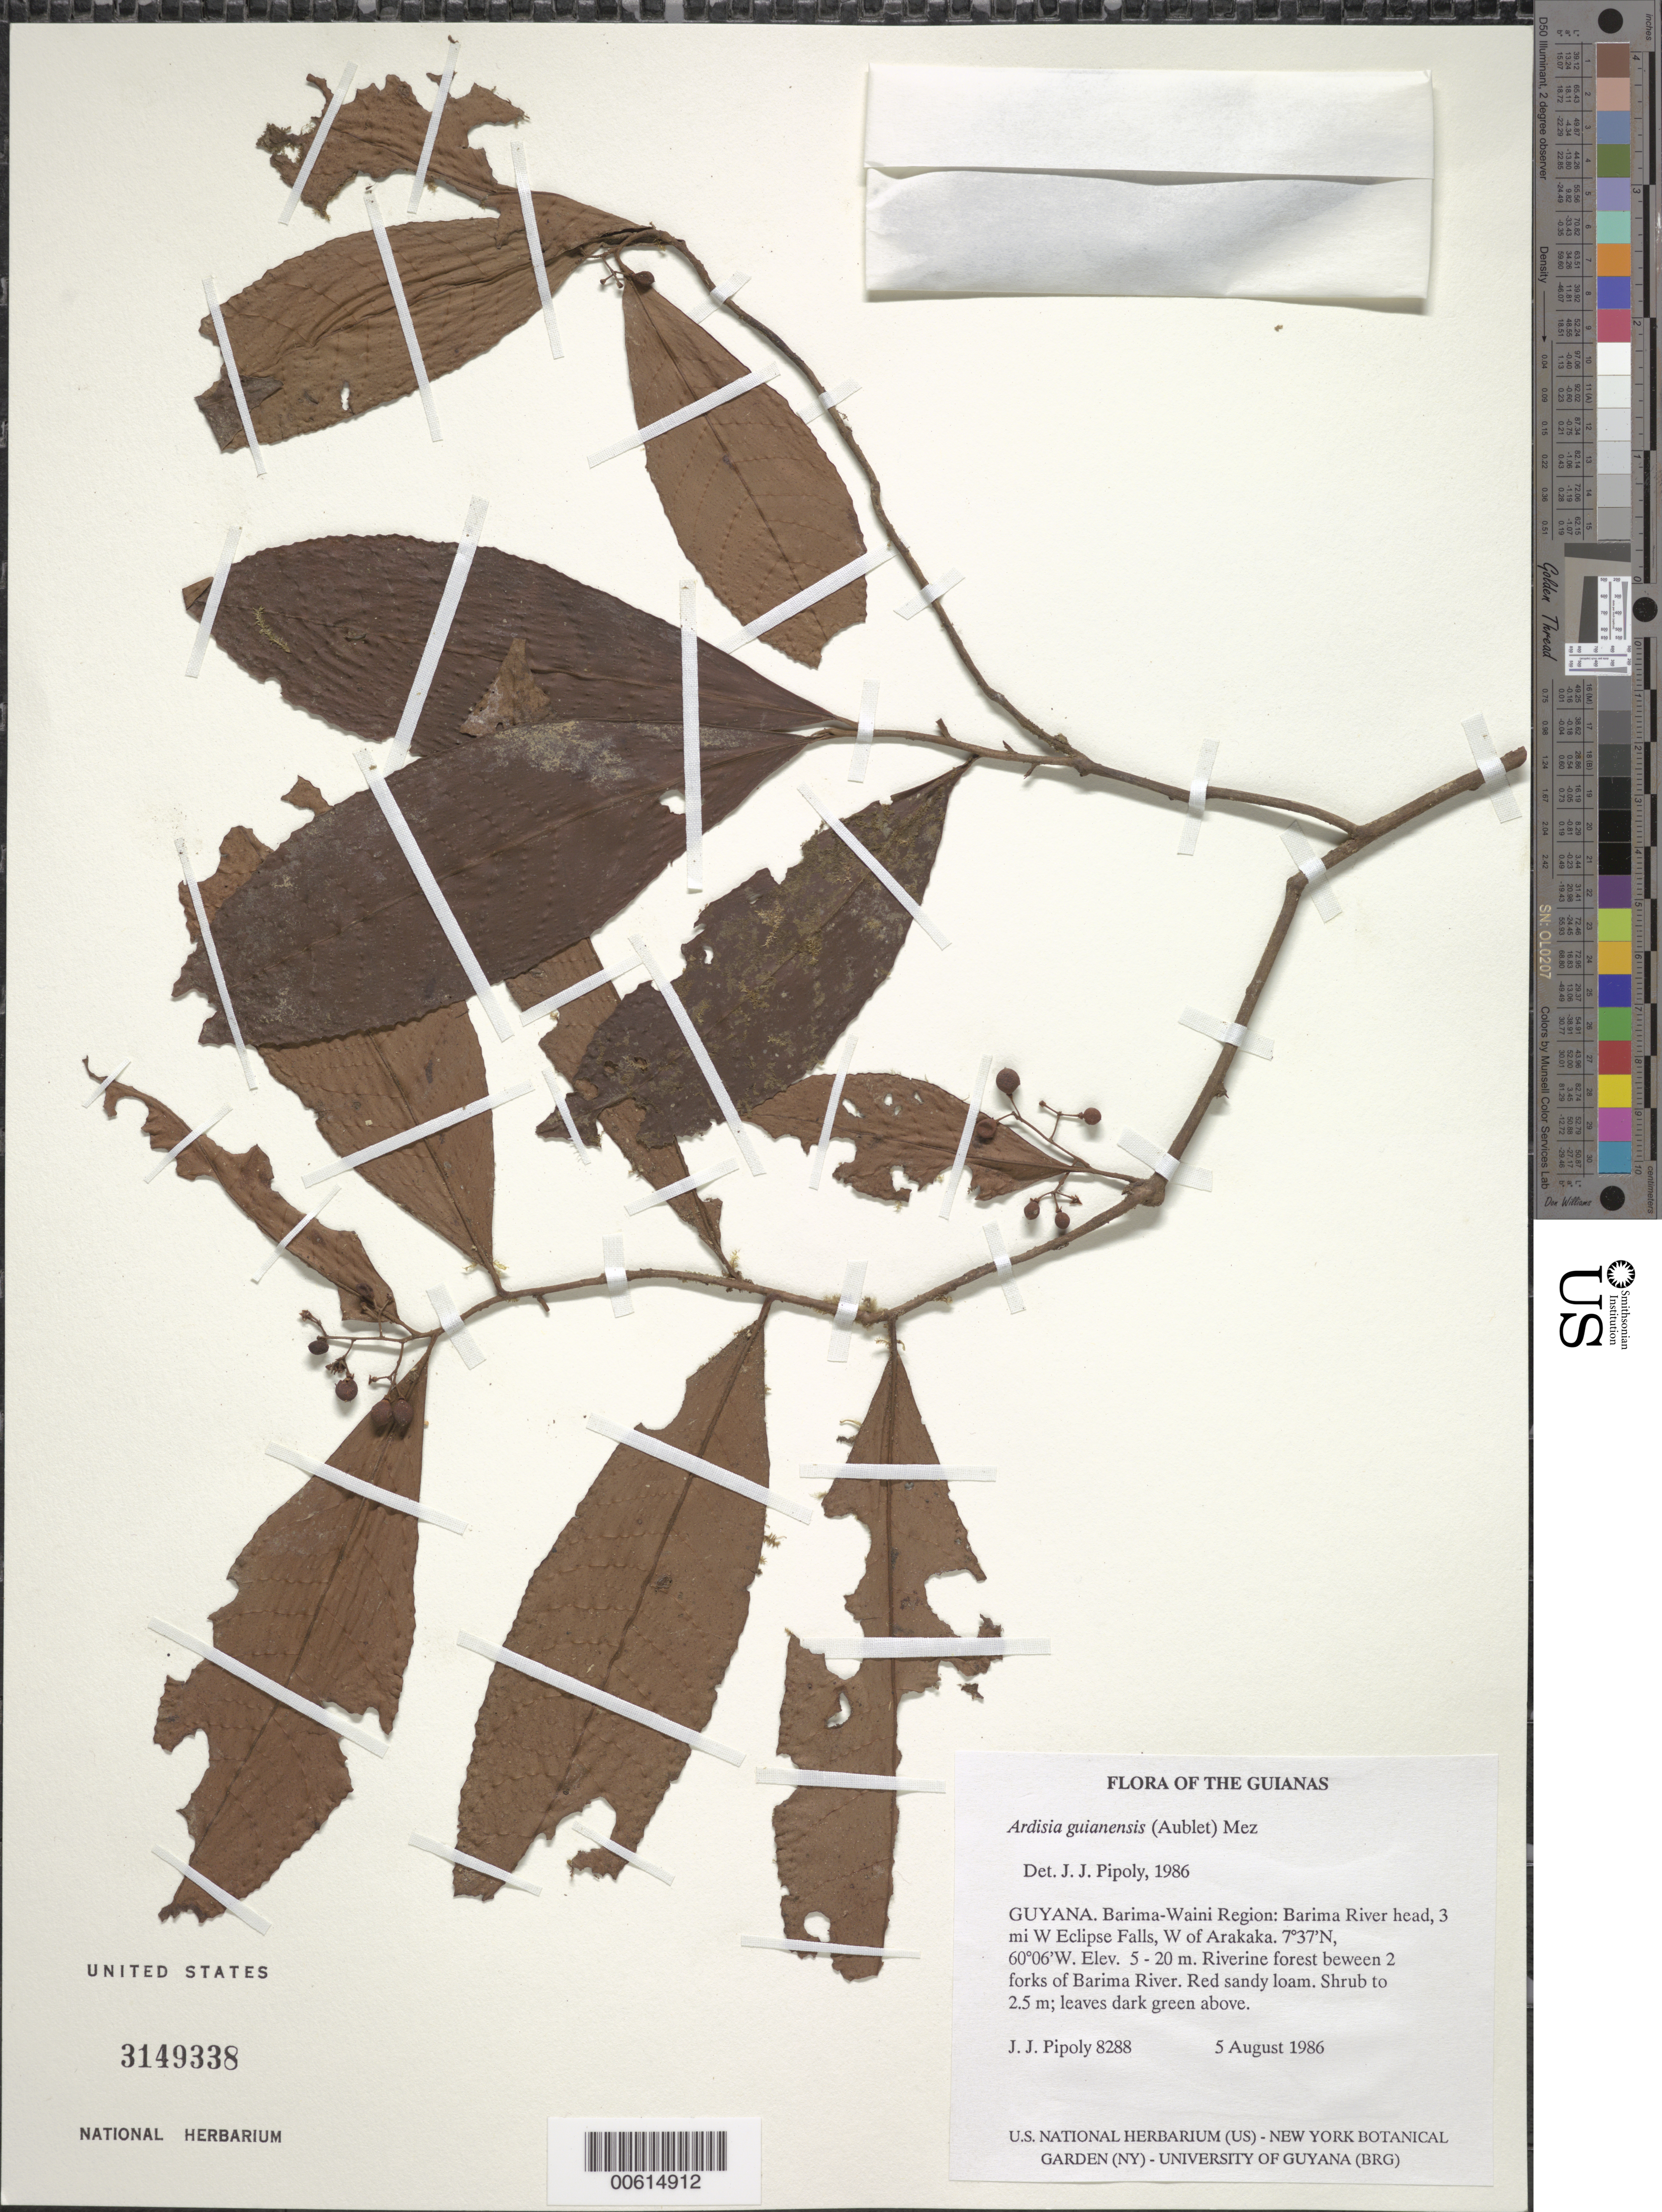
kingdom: Plantae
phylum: Tracheophyta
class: Magnoliopsida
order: Ericales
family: Primulaceae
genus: Ardisia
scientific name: Ardisia guianensis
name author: (Aubl.) Mez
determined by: Pipoly, J. J., III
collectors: J. J. Pipoly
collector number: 8288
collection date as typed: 5 August 1986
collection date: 1986-08-05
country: Guyana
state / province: Barima-Waini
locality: Barima River head; 3 mi W Eclipse Falls, W of Arakaka, between 2 forks of Barima River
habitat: Riverine forest. Red sandy loam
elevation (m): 5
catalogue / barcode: US 3149338